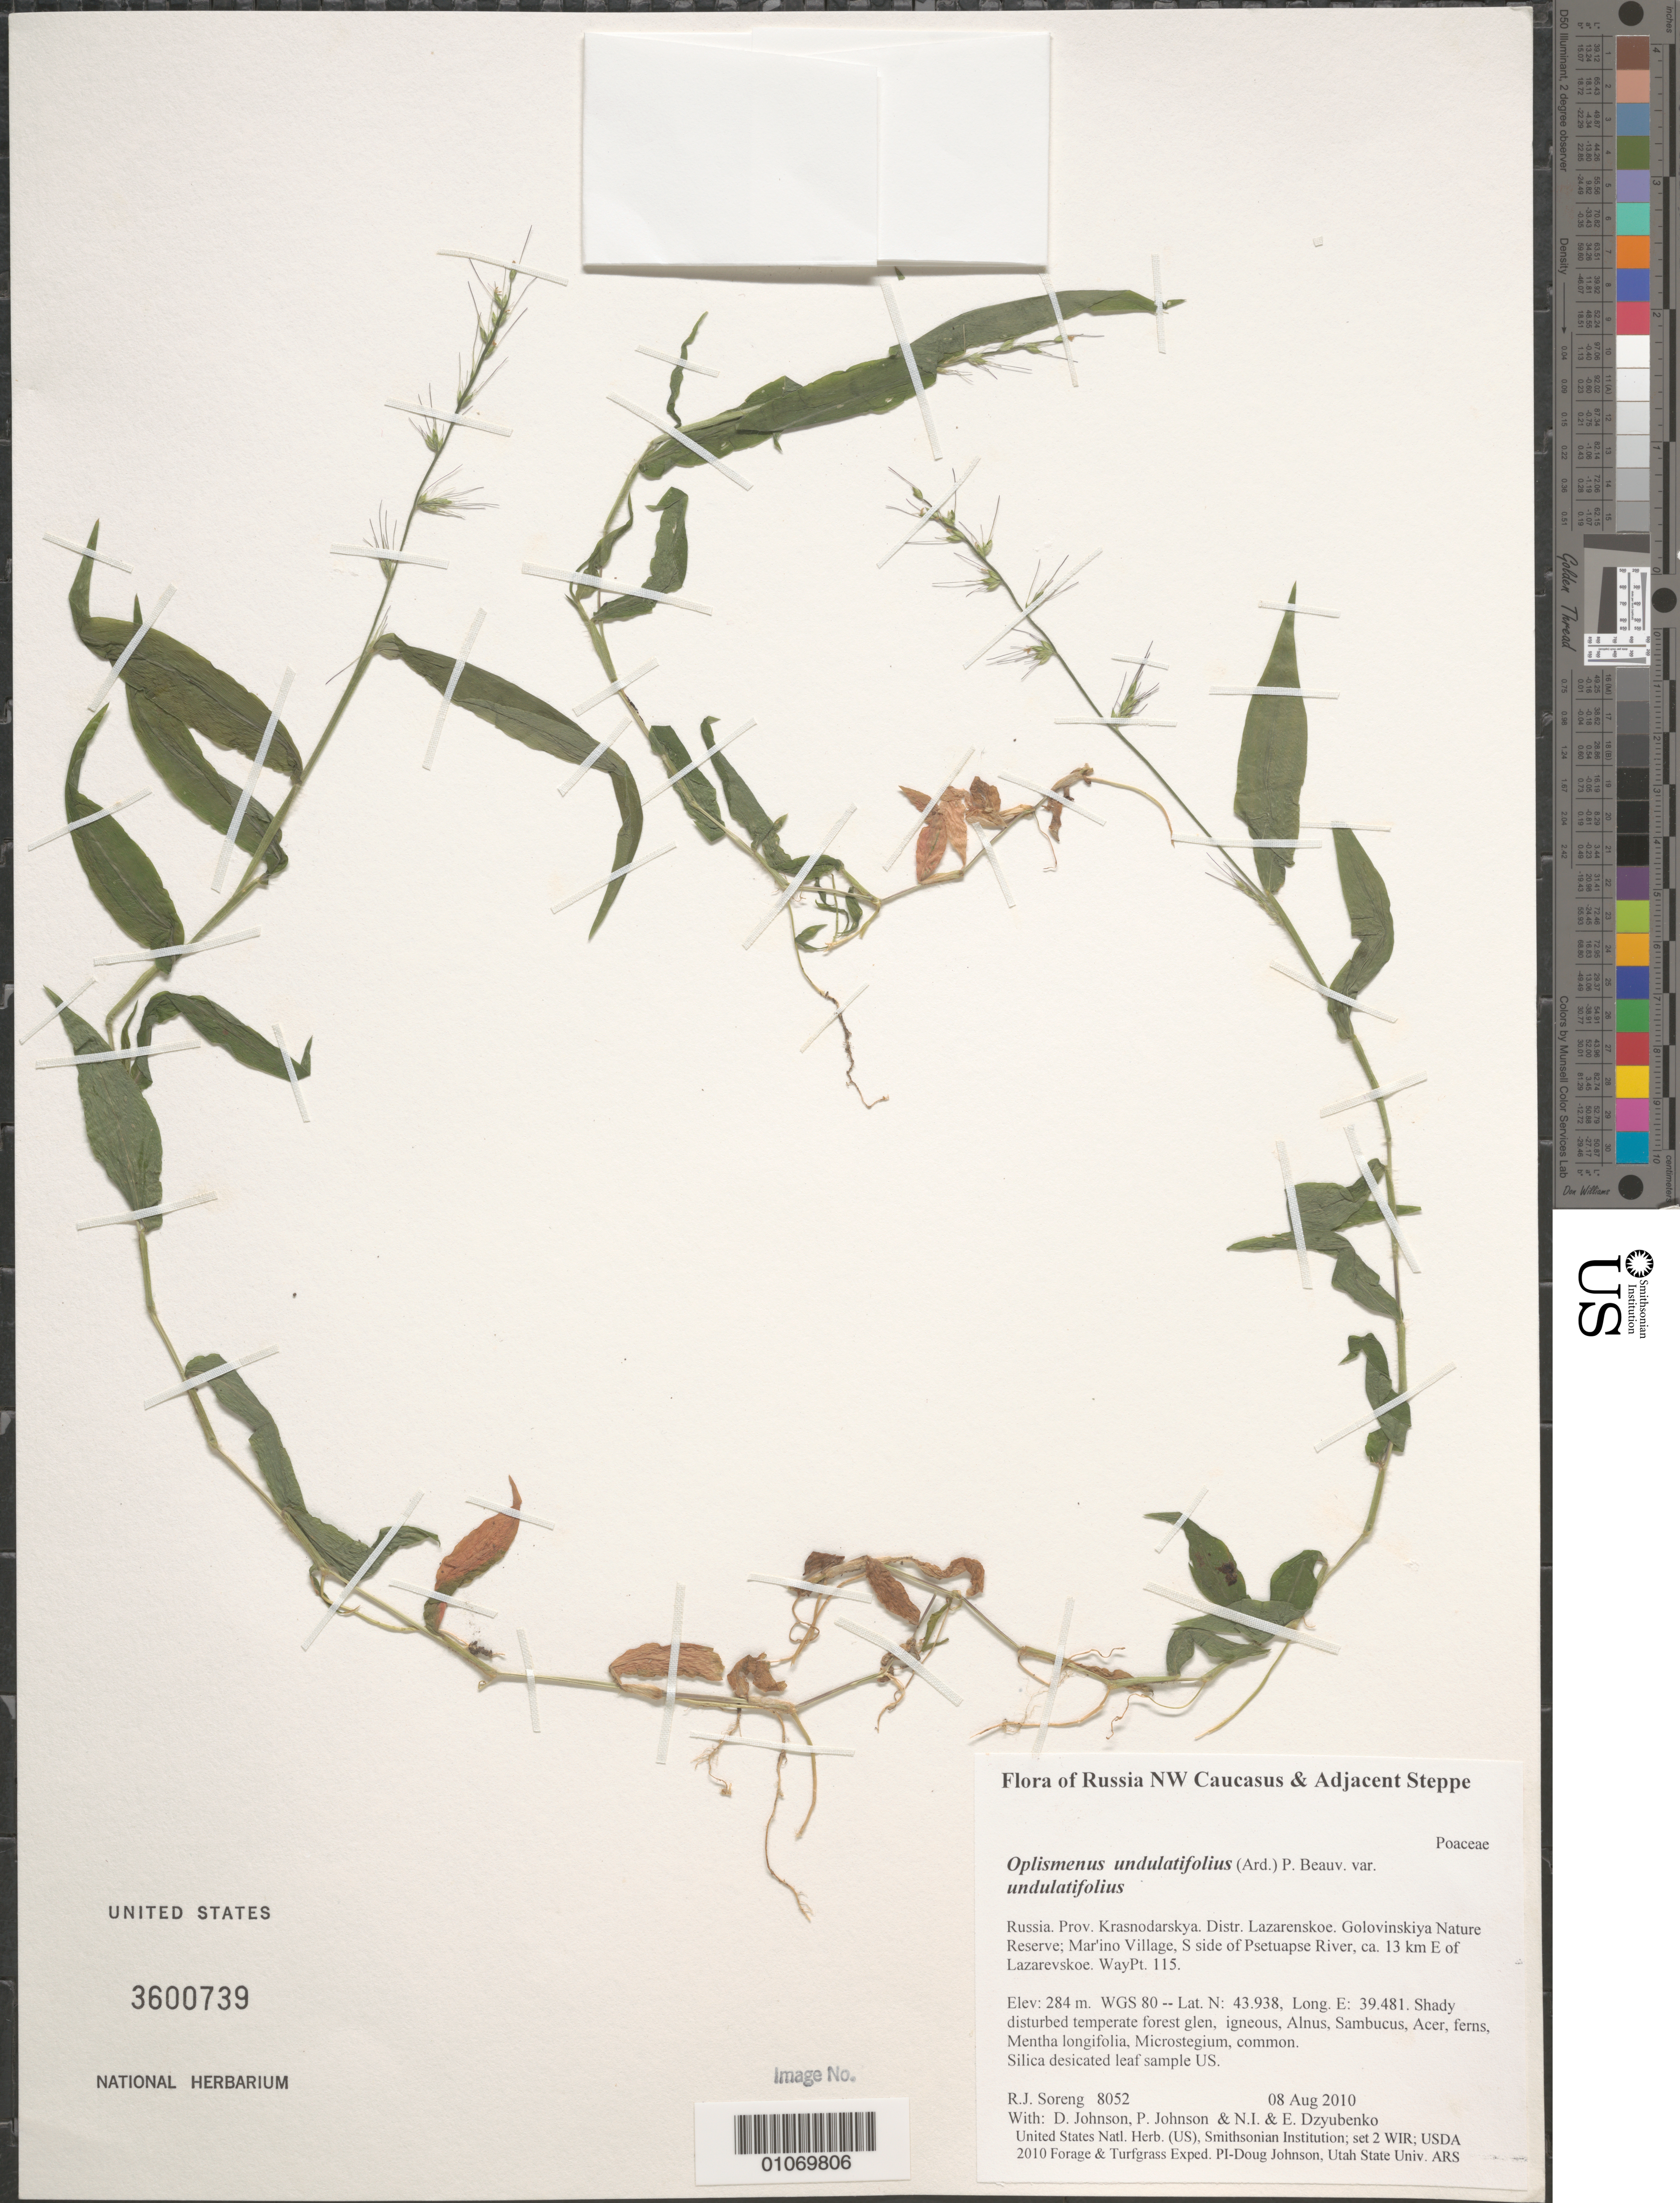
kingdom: Plantae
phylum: Tracheophyta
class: Liliopsida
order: Poales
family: Poaceae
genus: Oplismenus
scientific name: Oplismenus undulatifolius var. undulatifolius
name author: (Ard.) P. Beauv.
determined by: Soreng, Robert J., Research Associate (BOT), Smithsonian Institution - National Museum of Natural History (UNITED STATES)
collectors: R. J. Soreng, D. Johnson, P. Johnson, N. Dzyubenko & E. Dzyubenko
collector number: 8052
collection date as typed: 08 Aug 2010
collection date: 2010-08-08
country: Russian Federation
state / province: Krasnodar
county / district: Lazarenskoe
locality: Golovinskiya Nature Reserve; Mar'ino Village, S side of Psetuapse River, ca. 13 km E of Lazarevskoe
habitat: Shady disturbed temperate forest glen, igneous, Alnus, Sambucus, Acer, ferns, Mentha longifolia, Microstegium, common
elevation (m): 284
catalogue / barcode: US 3600739